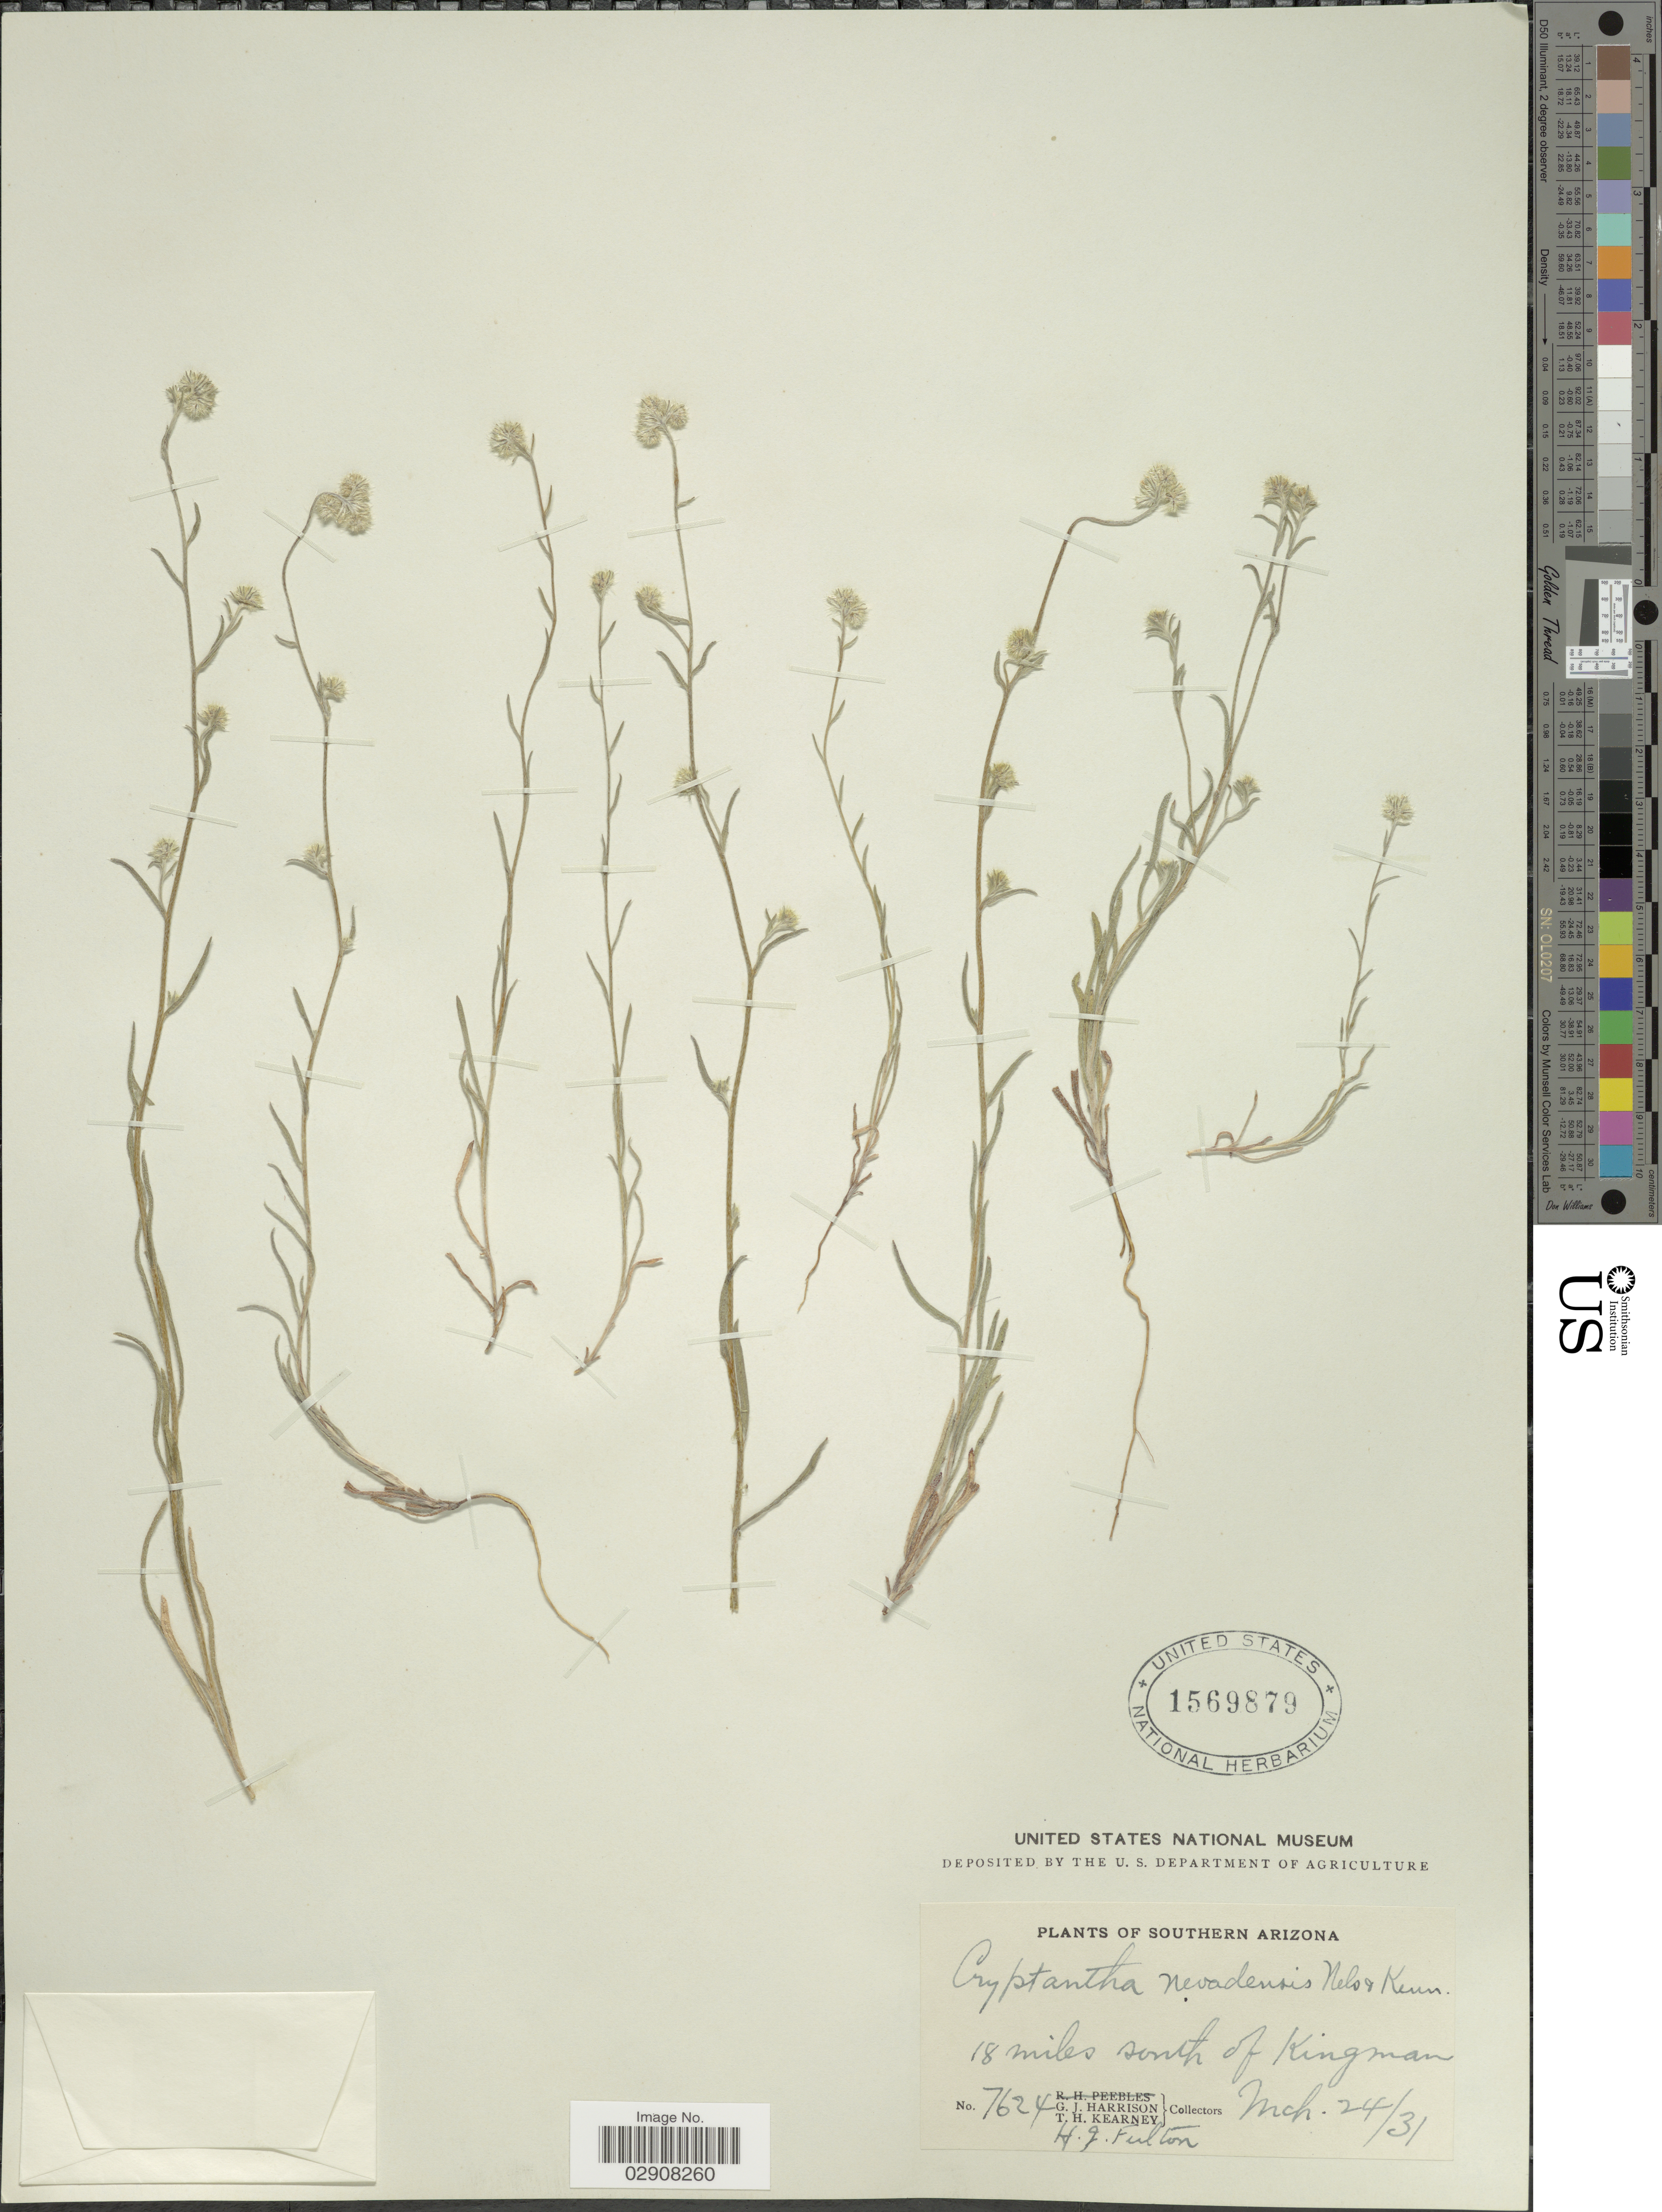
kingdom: Plantae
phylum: Tracheophyta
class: Magnoliopsida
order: Boraginales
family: Boraginaceae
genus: Cryptantha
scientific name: Cryptantha nevadensis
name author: A. Nelson & P.B. Kenn.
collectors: G. J. Harrison, T. H. Kearney & H. Fulton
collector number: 7624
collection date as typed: Transcribed d/m/y: 24/3/31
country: United States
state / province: Arizona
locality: Southern Arizona, 18 miles south of Kingman.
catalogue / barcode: US 1569879